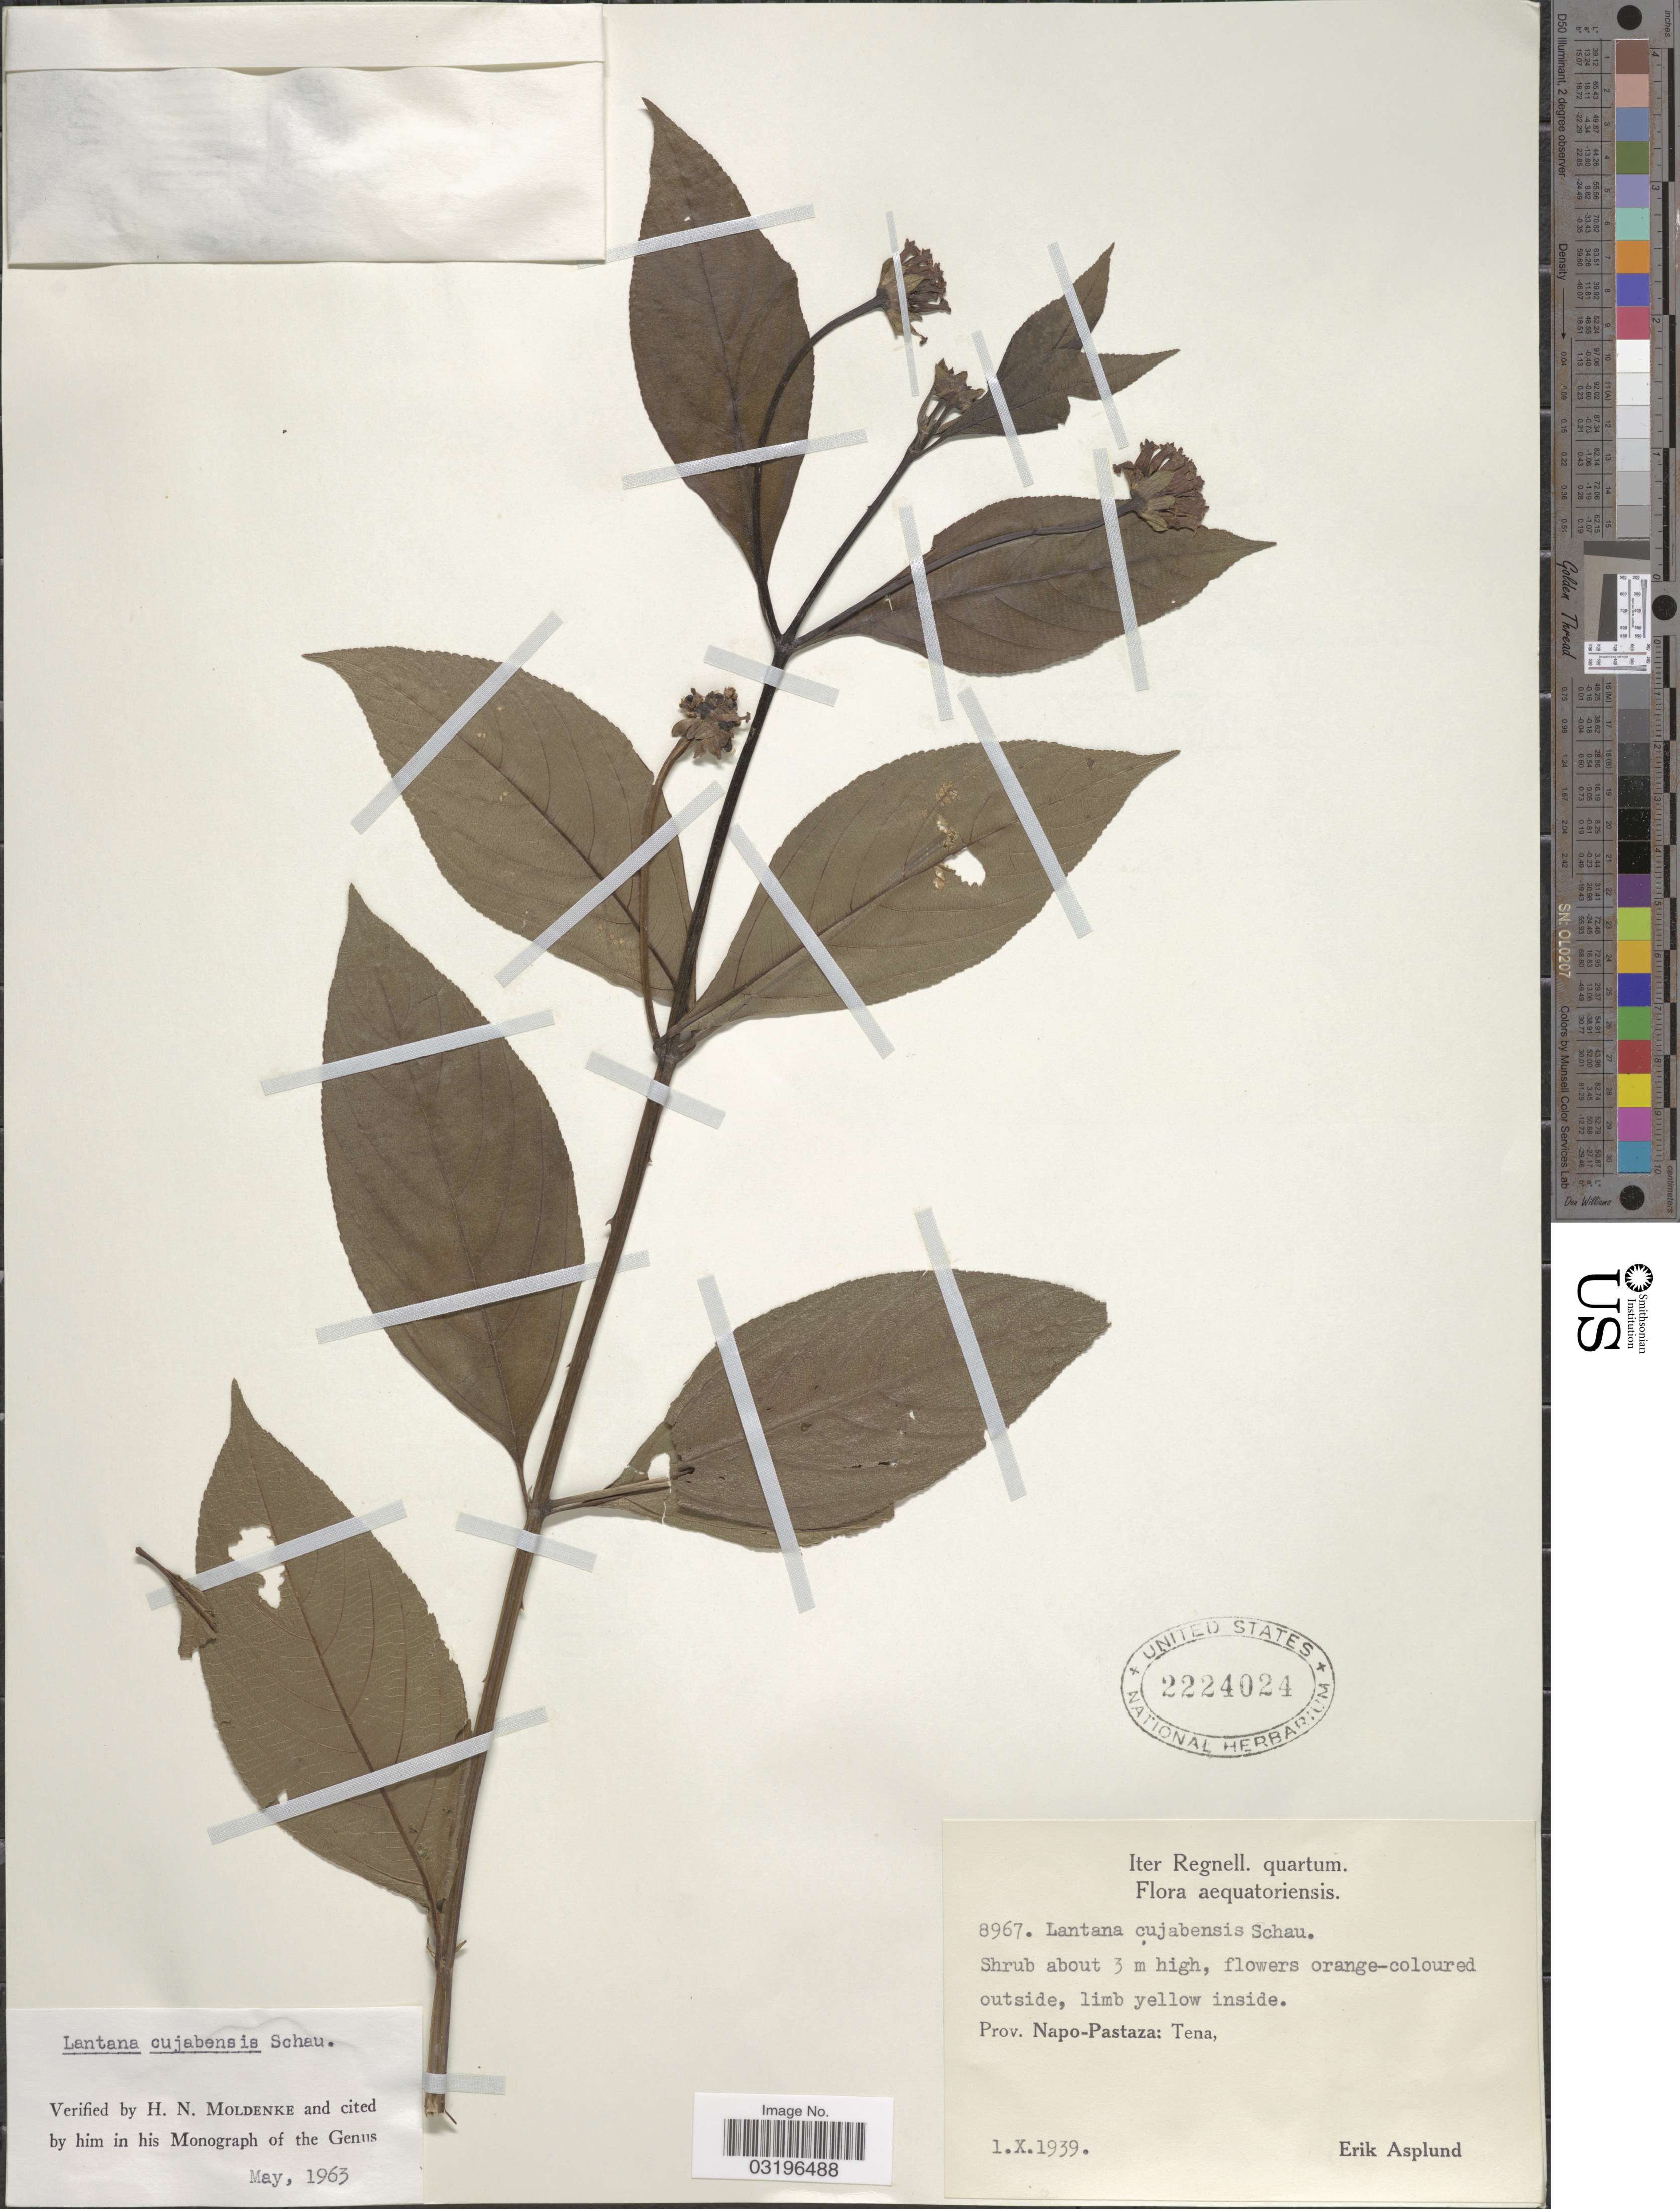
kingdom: Plantae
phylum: Tracheophyta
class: Magnoliopsida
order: Lamiales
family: Verbenaceae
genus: Lantana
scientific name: Lantana cujabensis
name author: Schau.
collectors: E. Asplund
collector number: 8967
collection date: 1939-10-01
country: Ecuador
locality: Aequatoriensis, Prov. Napo-Pastaza: Tena.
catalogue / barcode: US 2224024